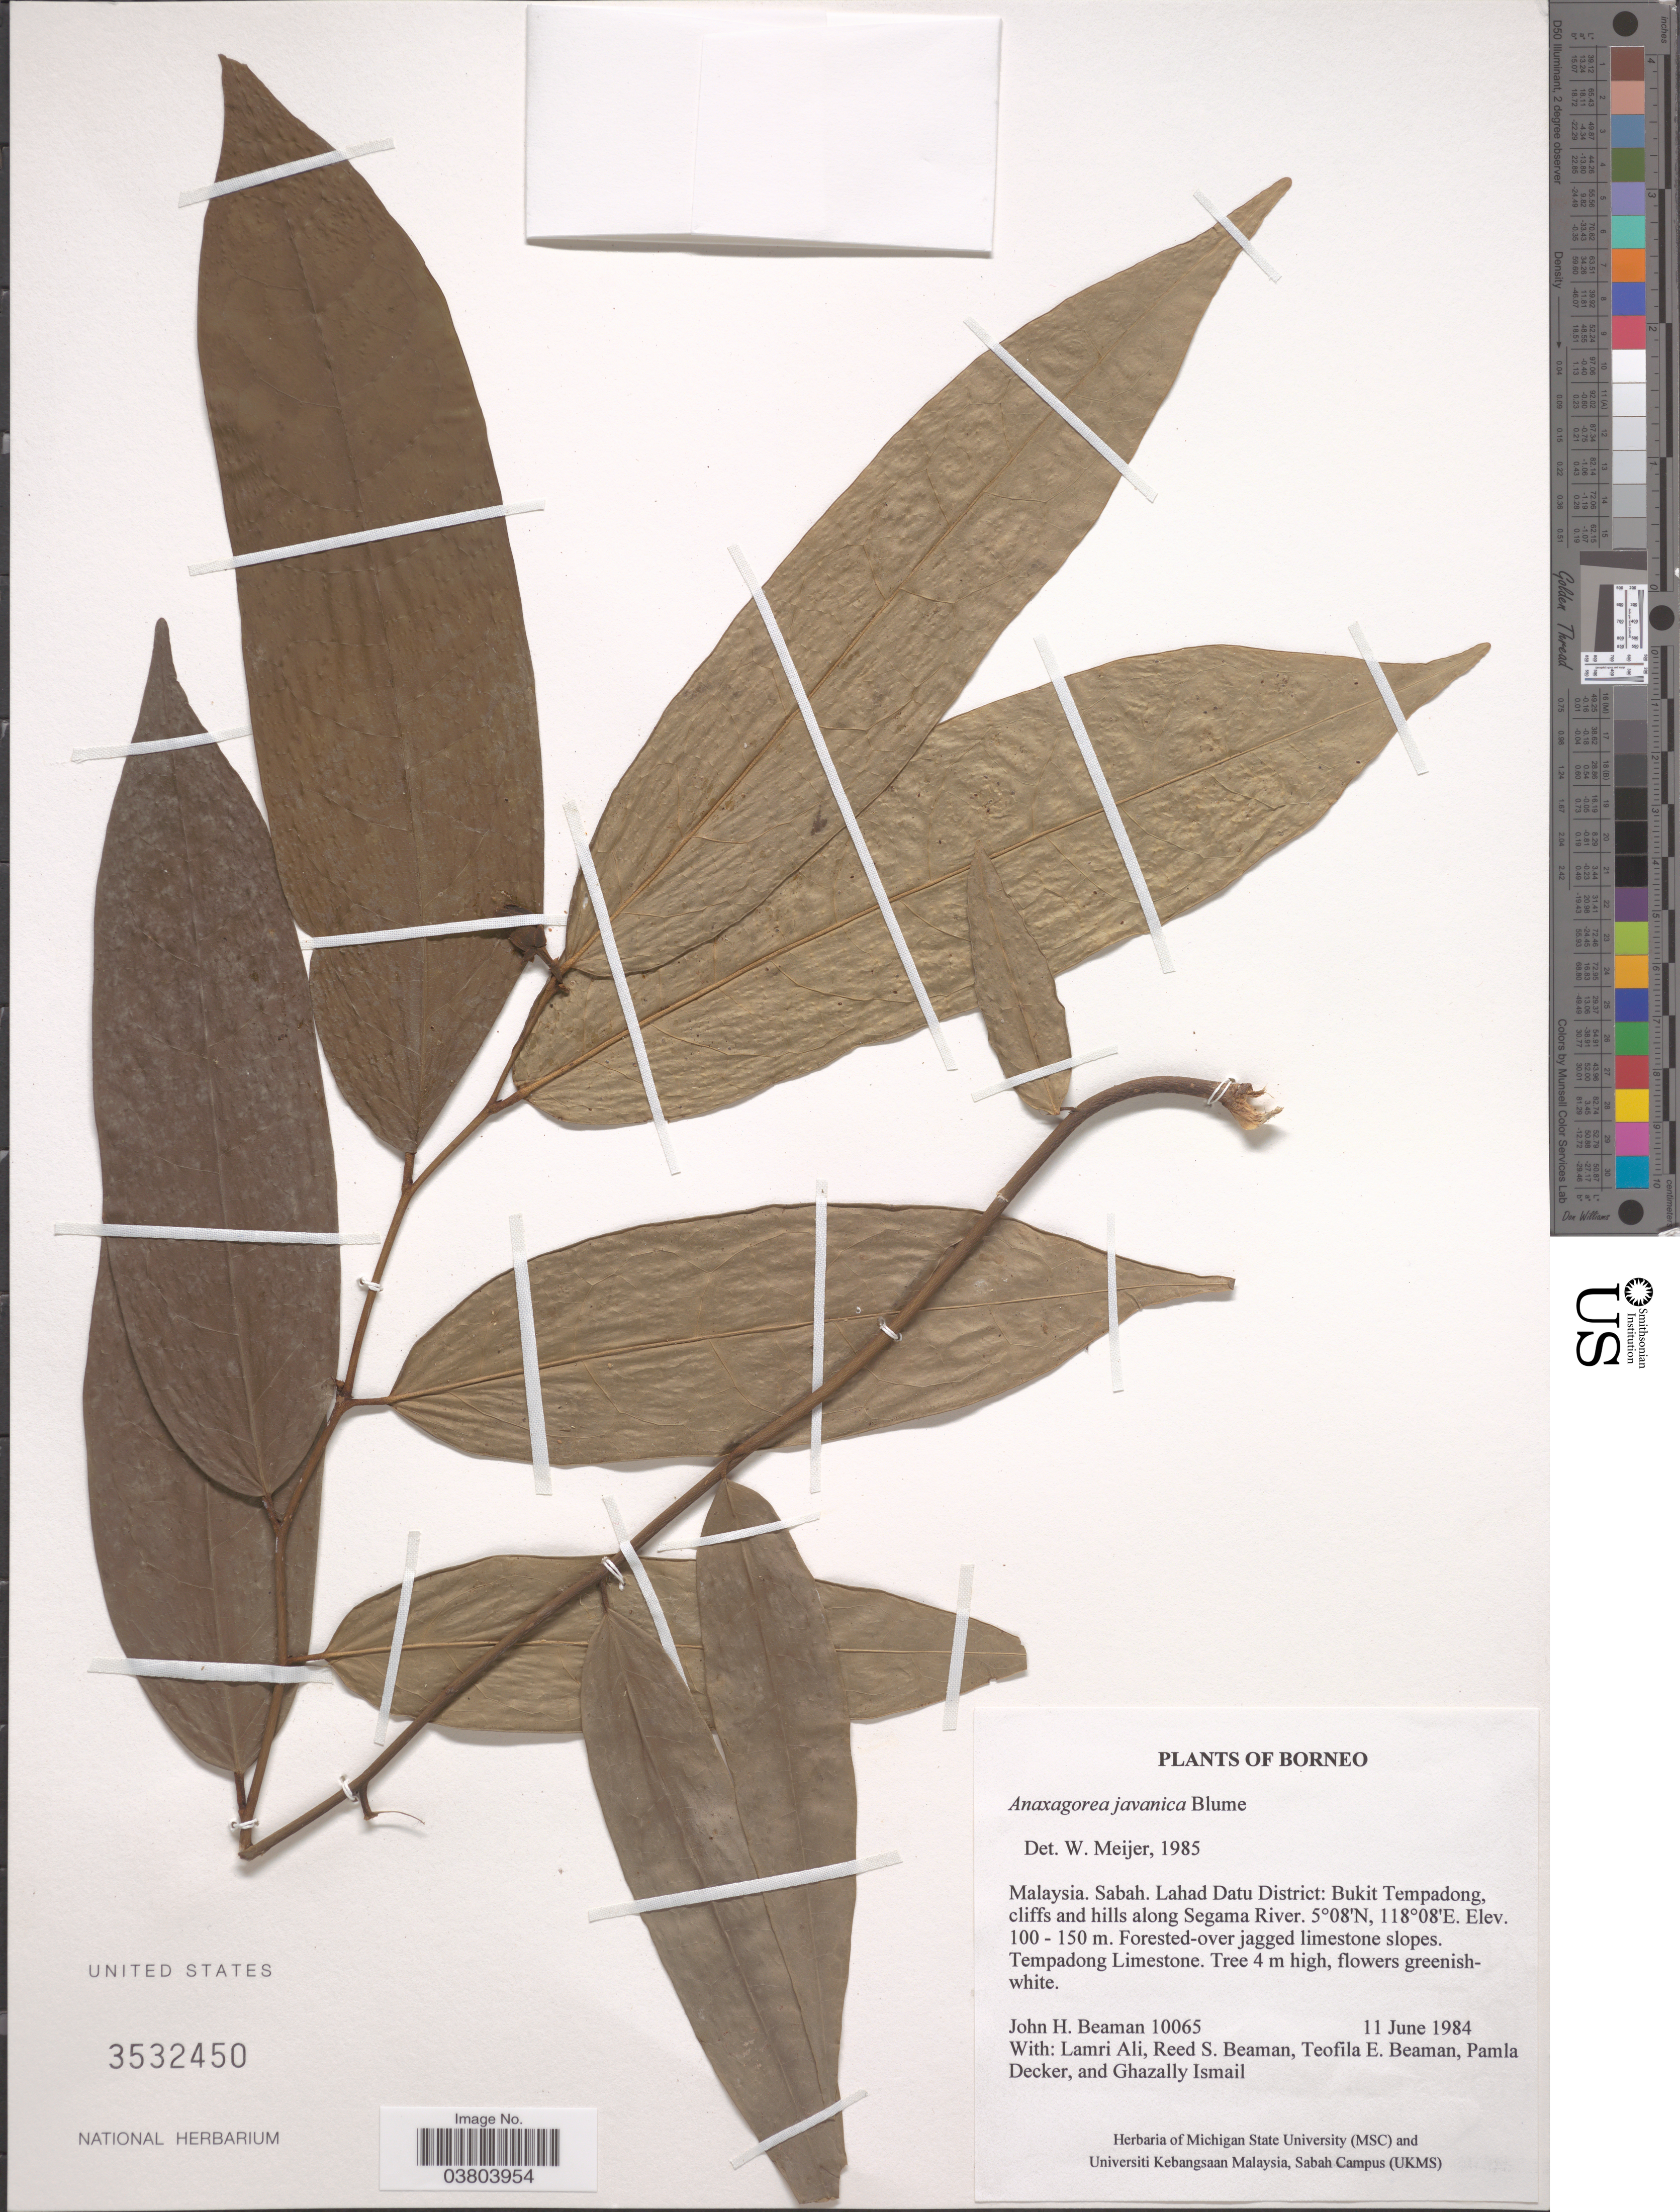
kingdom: Plantae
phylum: Tracheophyta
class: Magnoliopsida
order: Magnoliales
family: Annonaceae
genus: Anaxagorea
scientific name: Anaxagorea javanica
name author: Blume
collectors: J. H. Beaman, L. Ali, R. S. Beaman, T. E. Beaman & et al.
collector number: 10065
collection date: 1984-06-11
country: Malaysia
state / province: Sabah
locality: Lahad Datu District: Bukit Tempadong, cliffs and hills along Segama River.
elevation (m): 100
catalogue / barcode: US 3532450